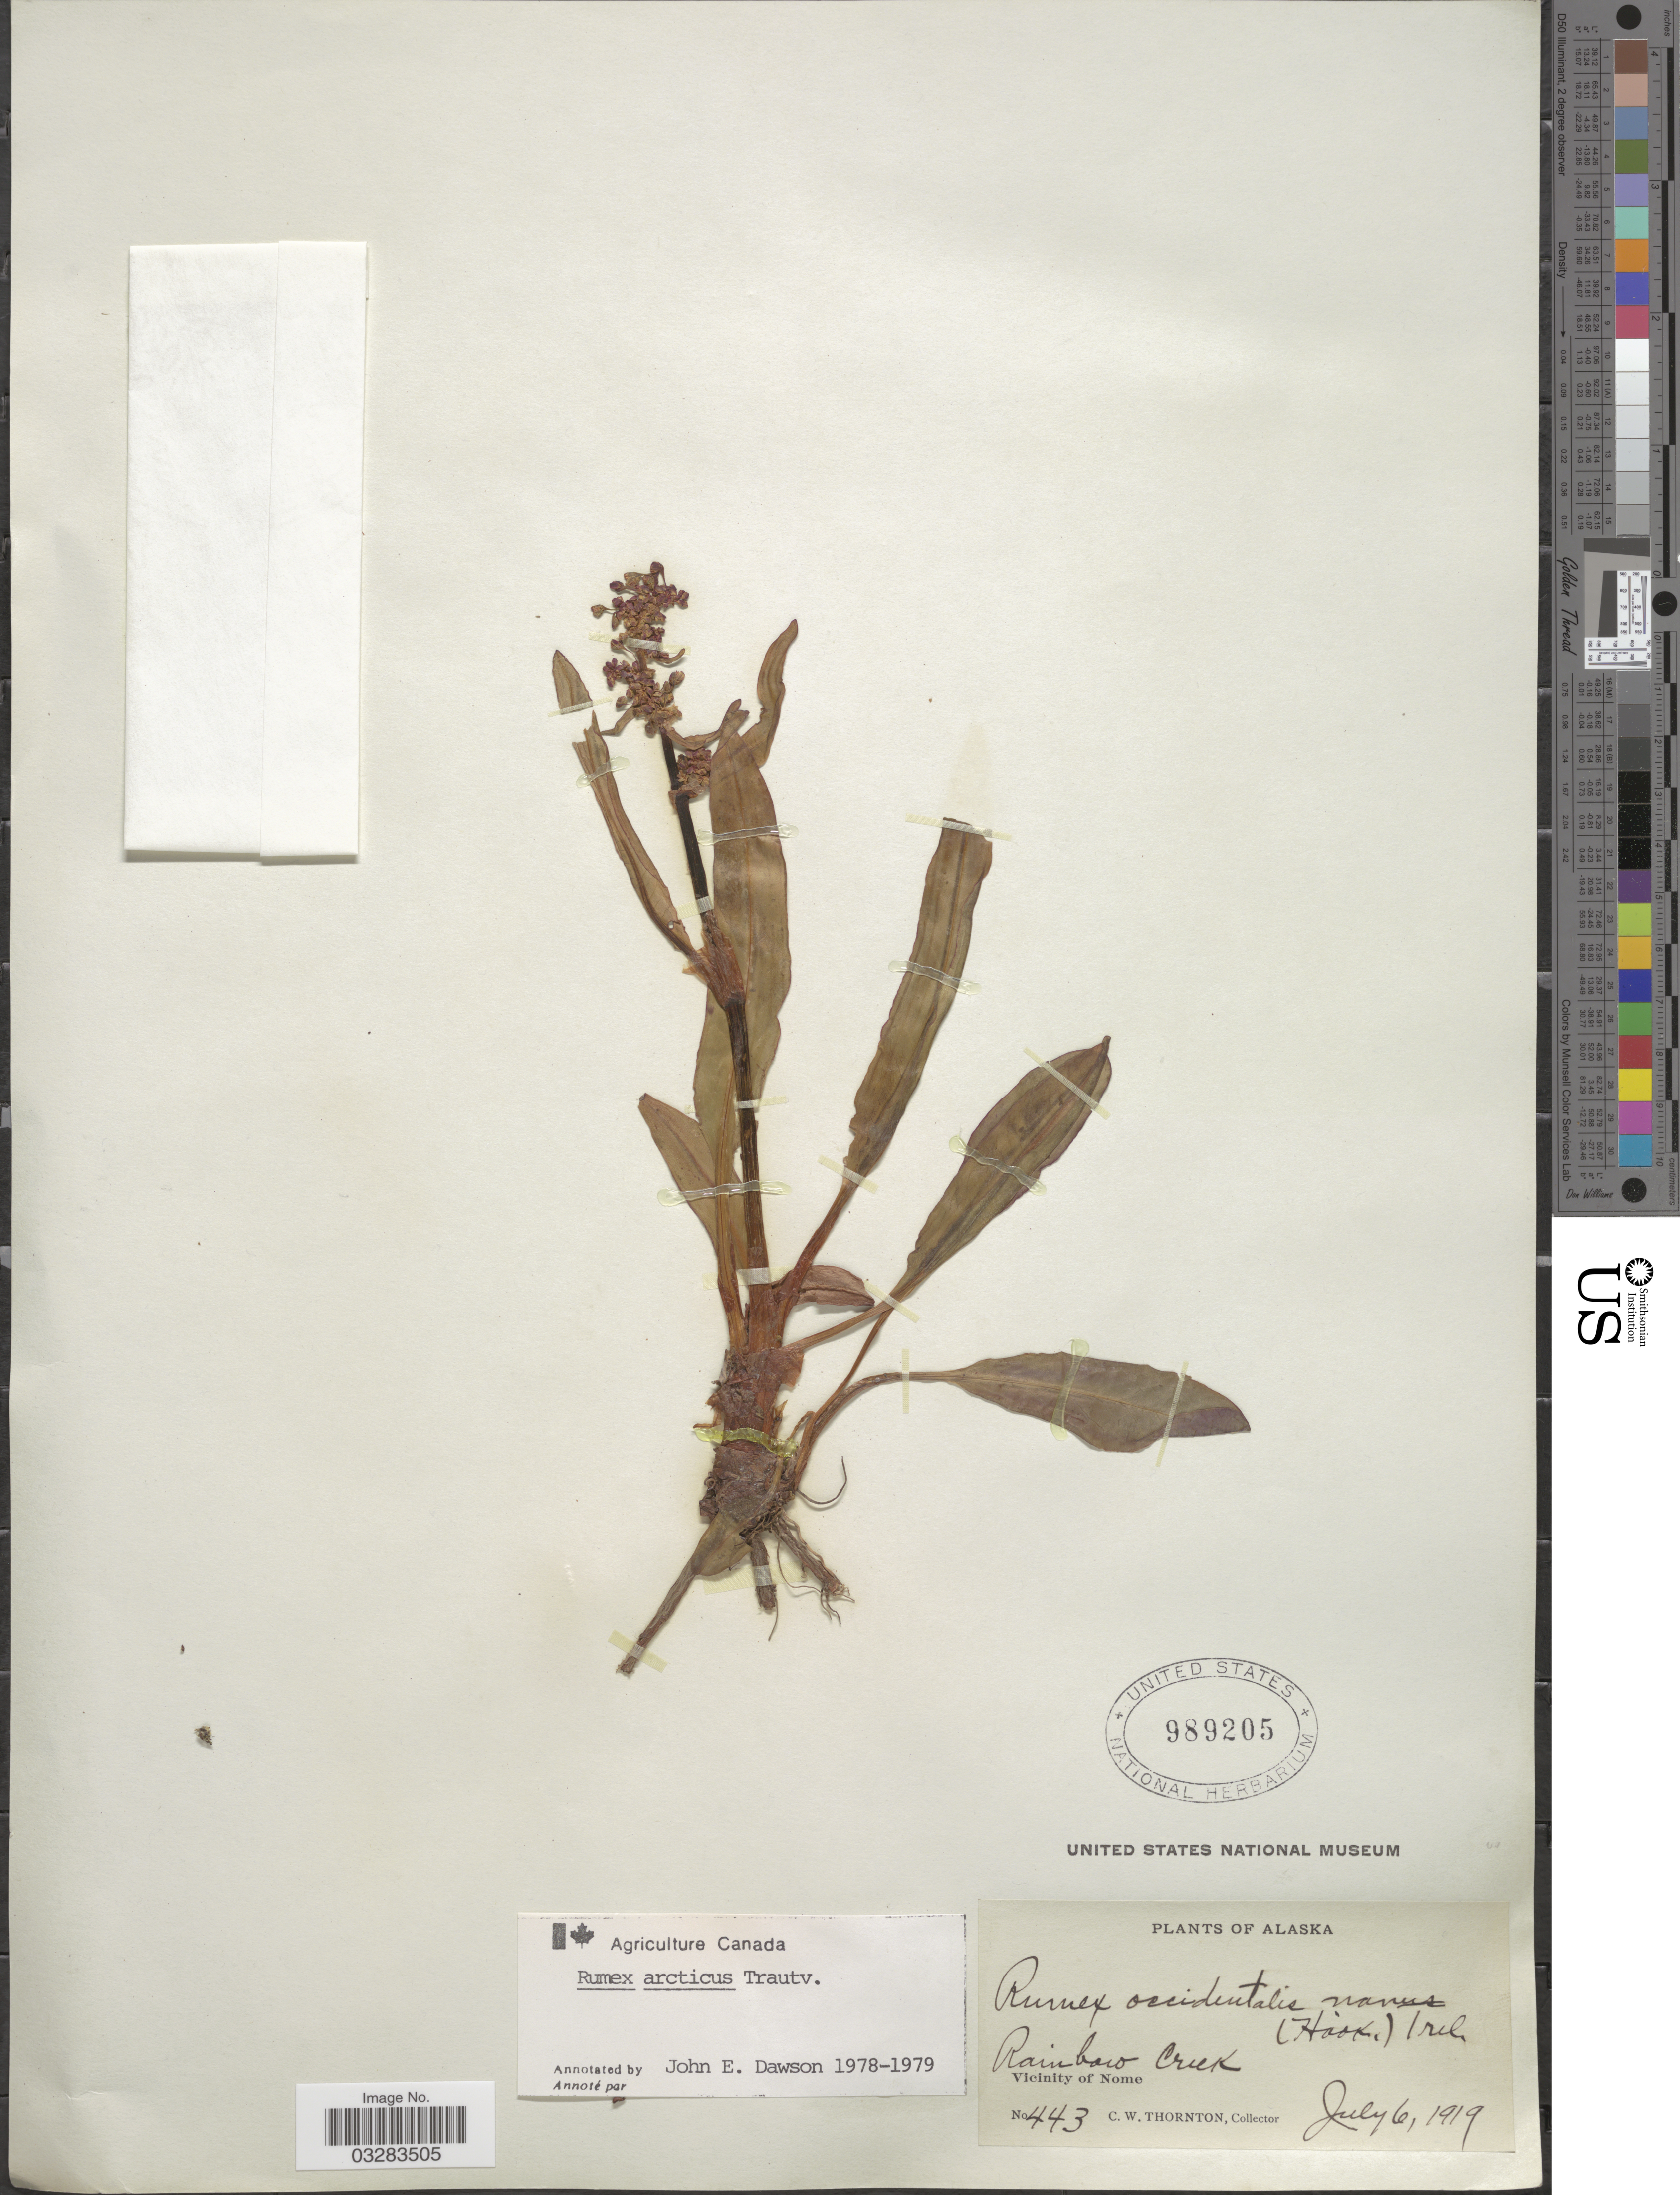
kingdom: Plantae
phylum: Tracheophyta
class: Magnoliopsida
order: Caryophyllales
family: Polygonaceae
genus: Rumex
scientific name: Rumex arcticus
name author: Trautv.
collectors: C. Thornton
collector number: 443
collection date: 1919-07-06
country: United States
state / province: Alaska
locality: Rainbow Creek. Vicinity of Nome.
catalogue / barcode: US 989205